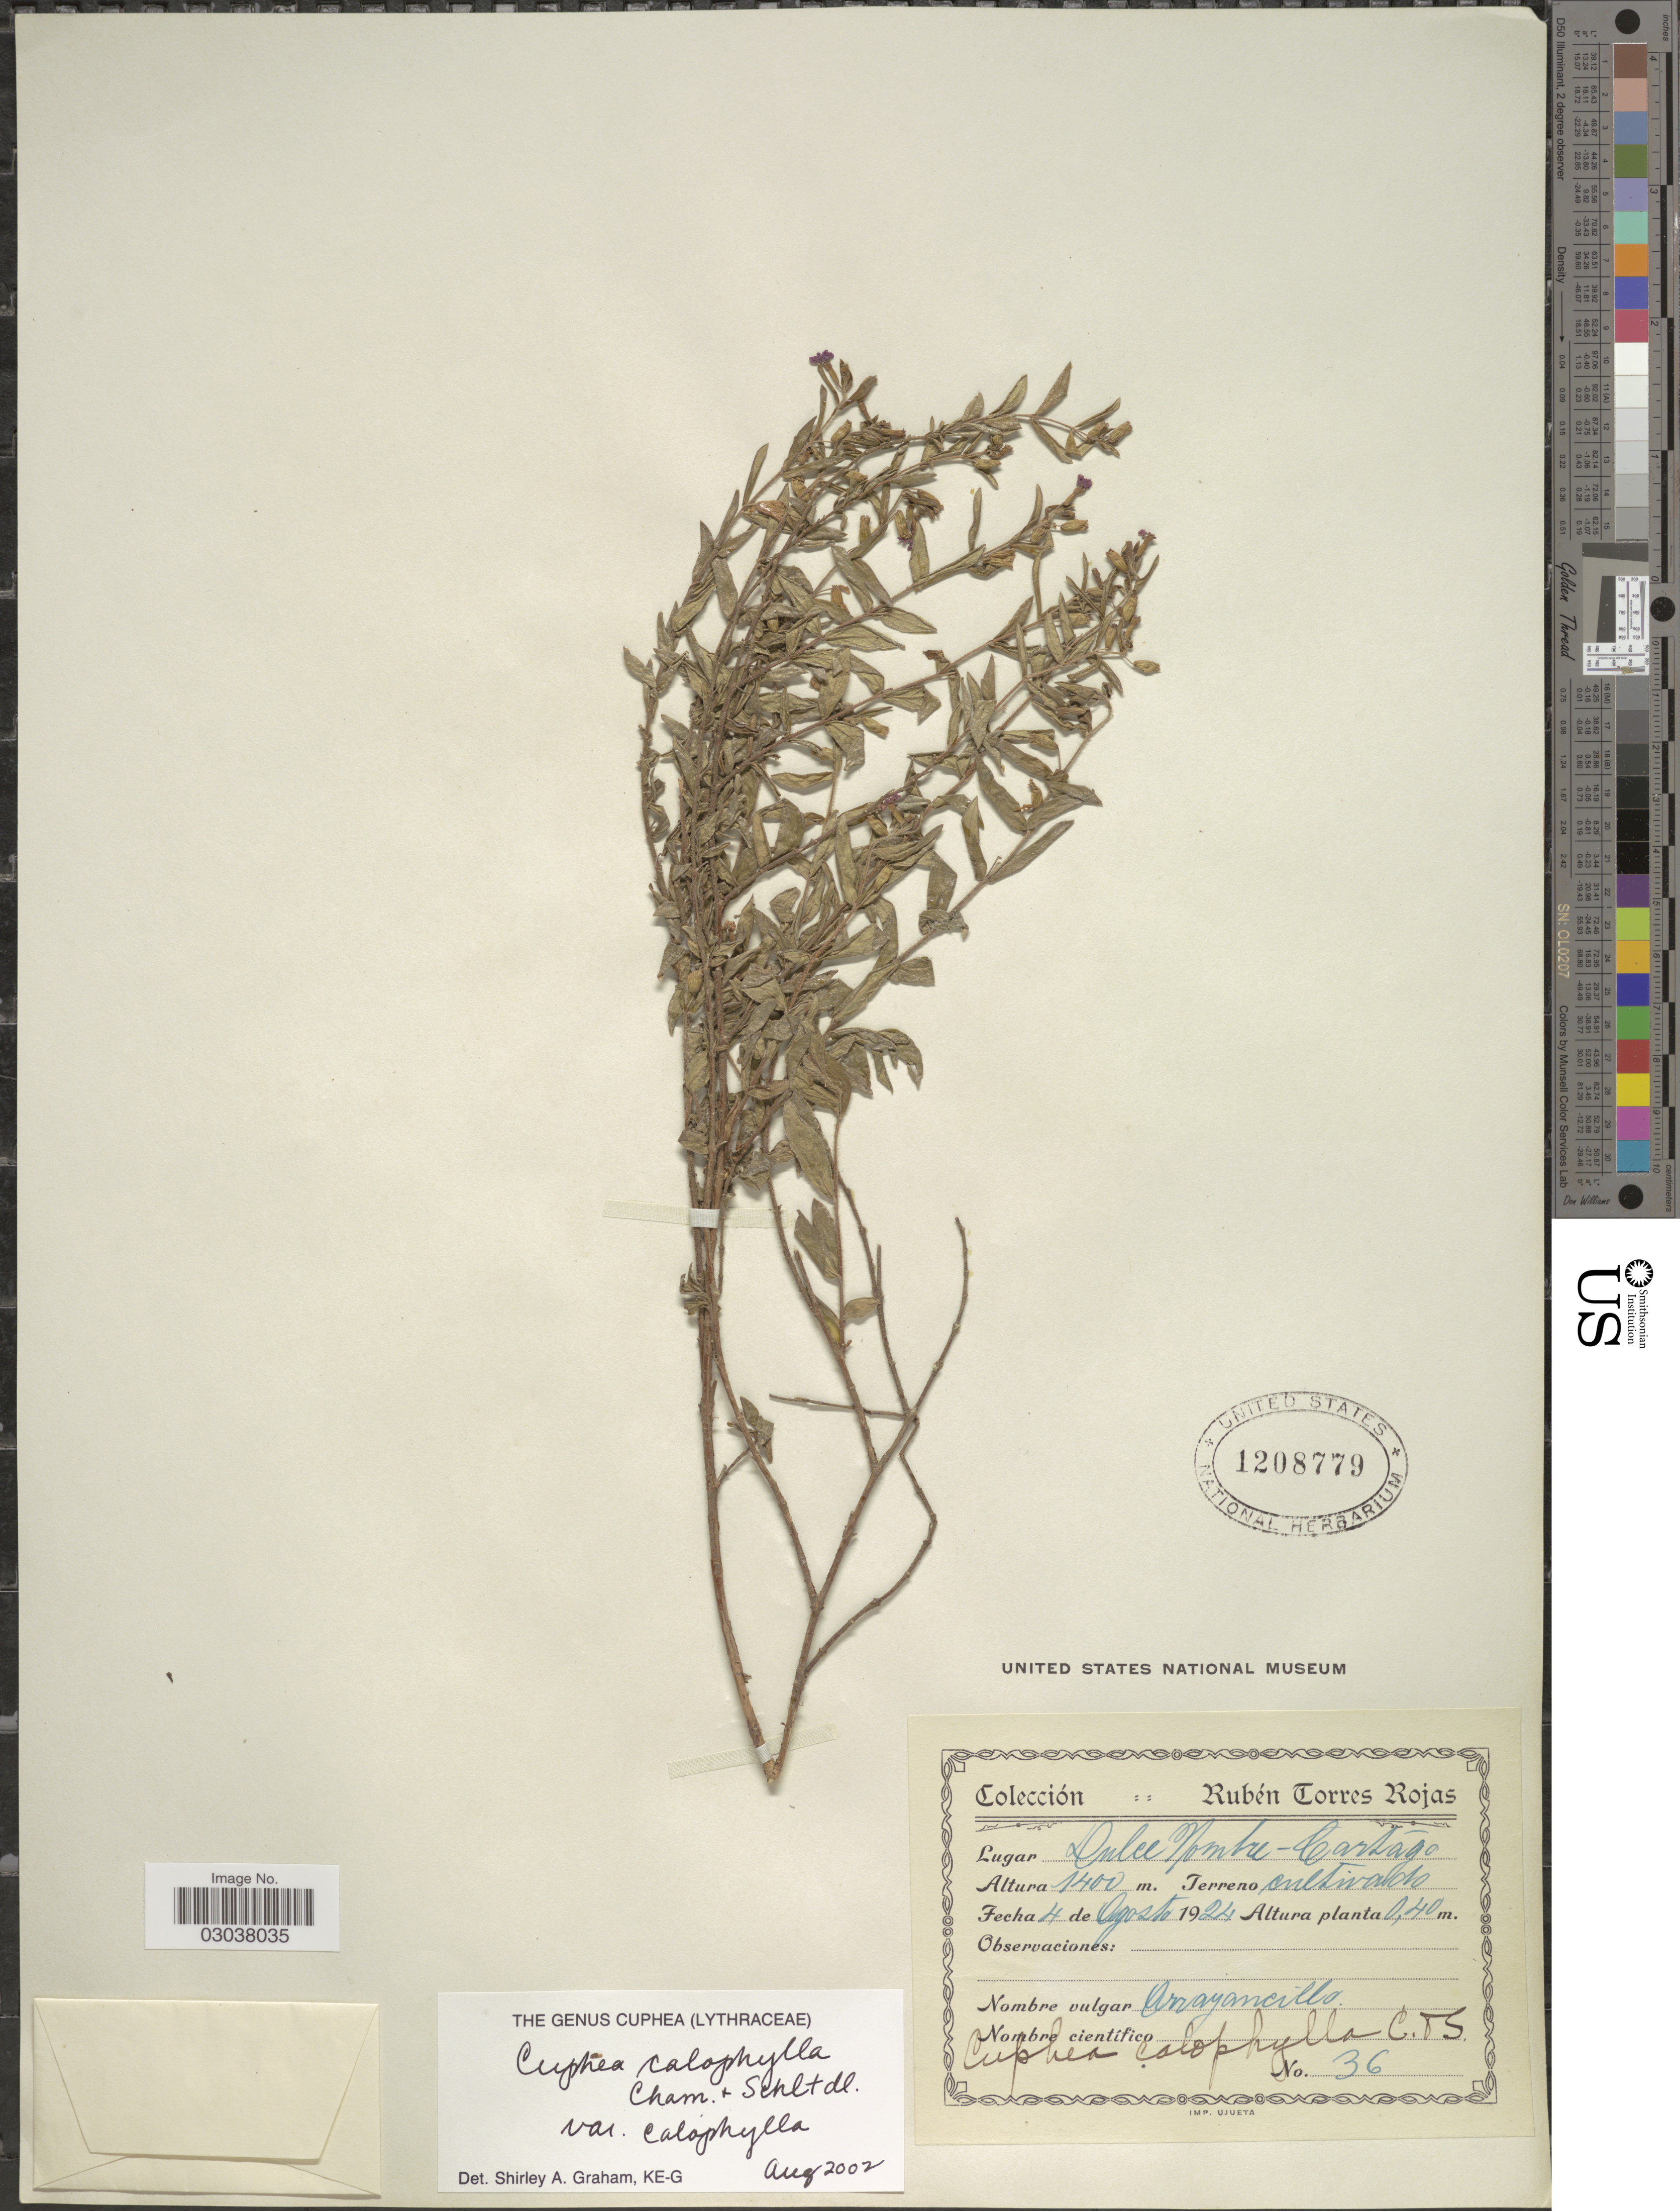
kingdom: Plantae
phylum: Tracheophyta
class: Magnoliopsida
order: Myrtales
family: Lythraceae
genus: Cuphea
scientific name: Cuphea calophylla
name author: Cham. & Schltdl.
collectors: R. Torres Rojas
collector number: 36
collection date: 1924-08-04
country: Costa Rica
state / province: Cartago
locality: Dulce Nombre-Cartago.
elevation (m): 1400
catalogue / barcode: US 1208779